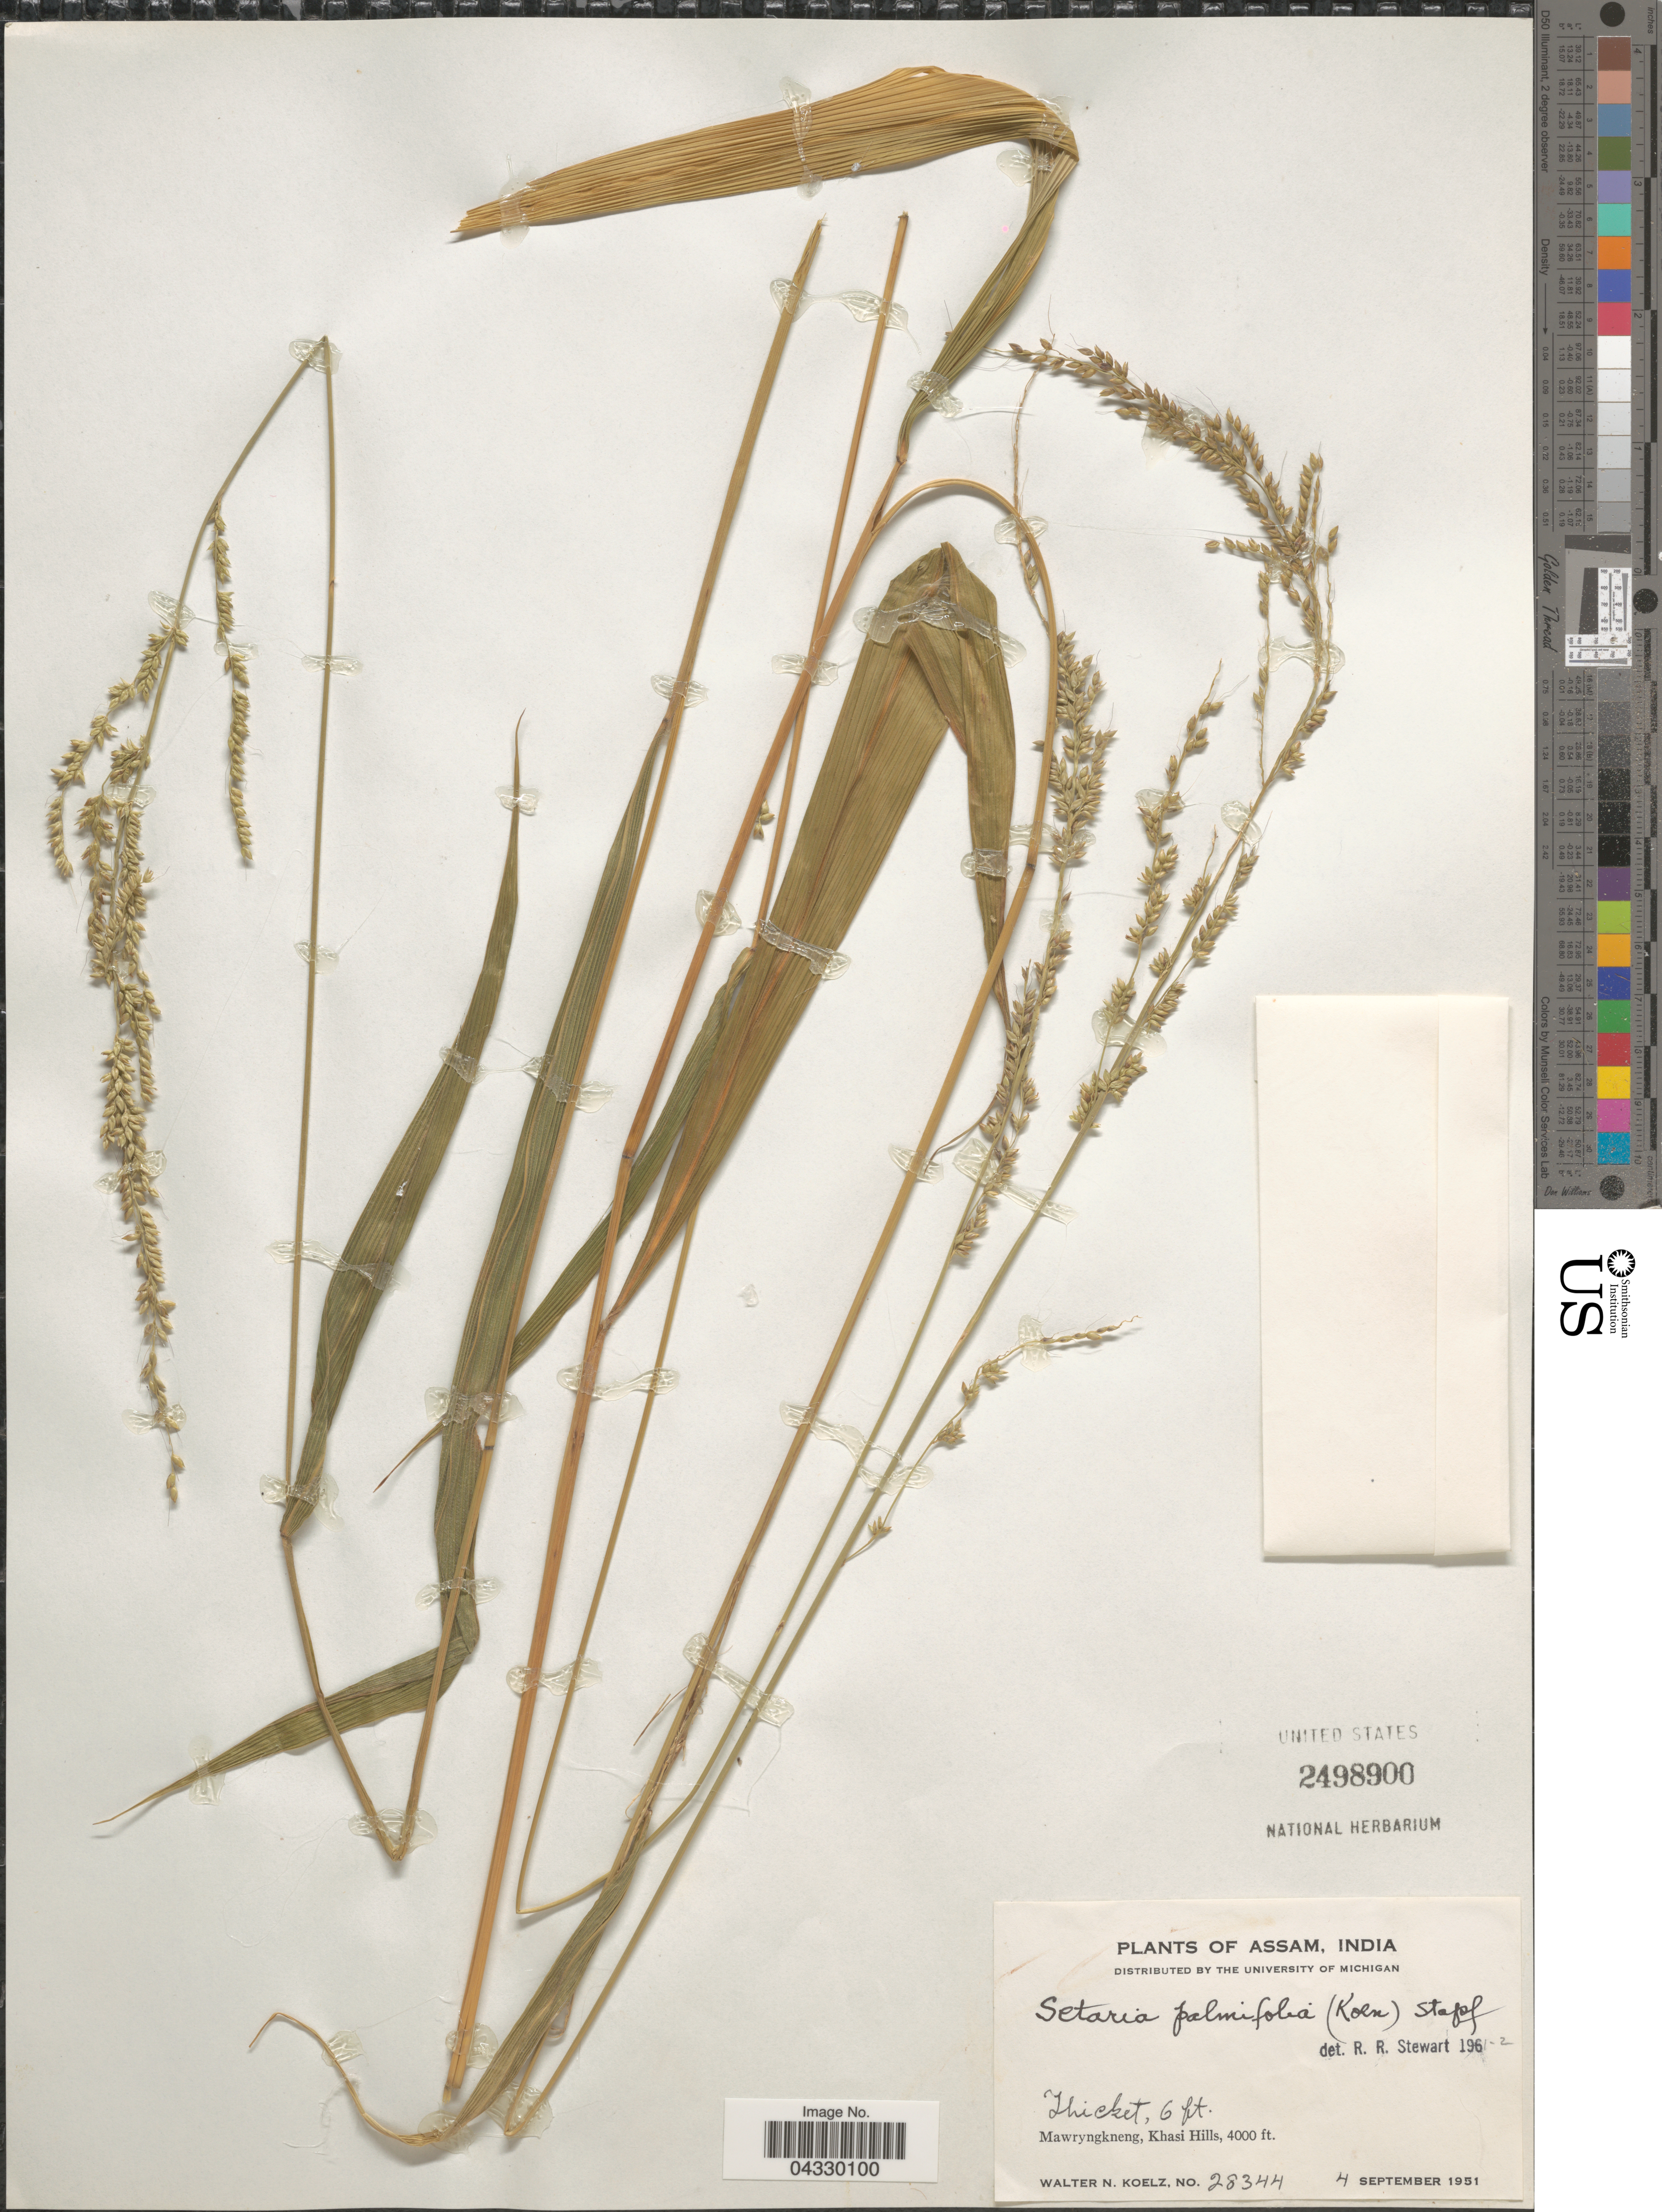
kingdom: Plantae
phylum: Tracheophyta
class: Liliopsida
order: Poales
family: Poaceae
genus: Setaria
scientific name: Setaria palmifolia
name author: (J. Koenig) Stapf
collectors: W. N. Koelz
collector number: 28344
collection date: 1951-09-04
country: India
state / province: Meghalaya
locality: Mawryngkneng, Khasi Hills.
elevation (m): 1219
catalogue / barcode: US 2498900